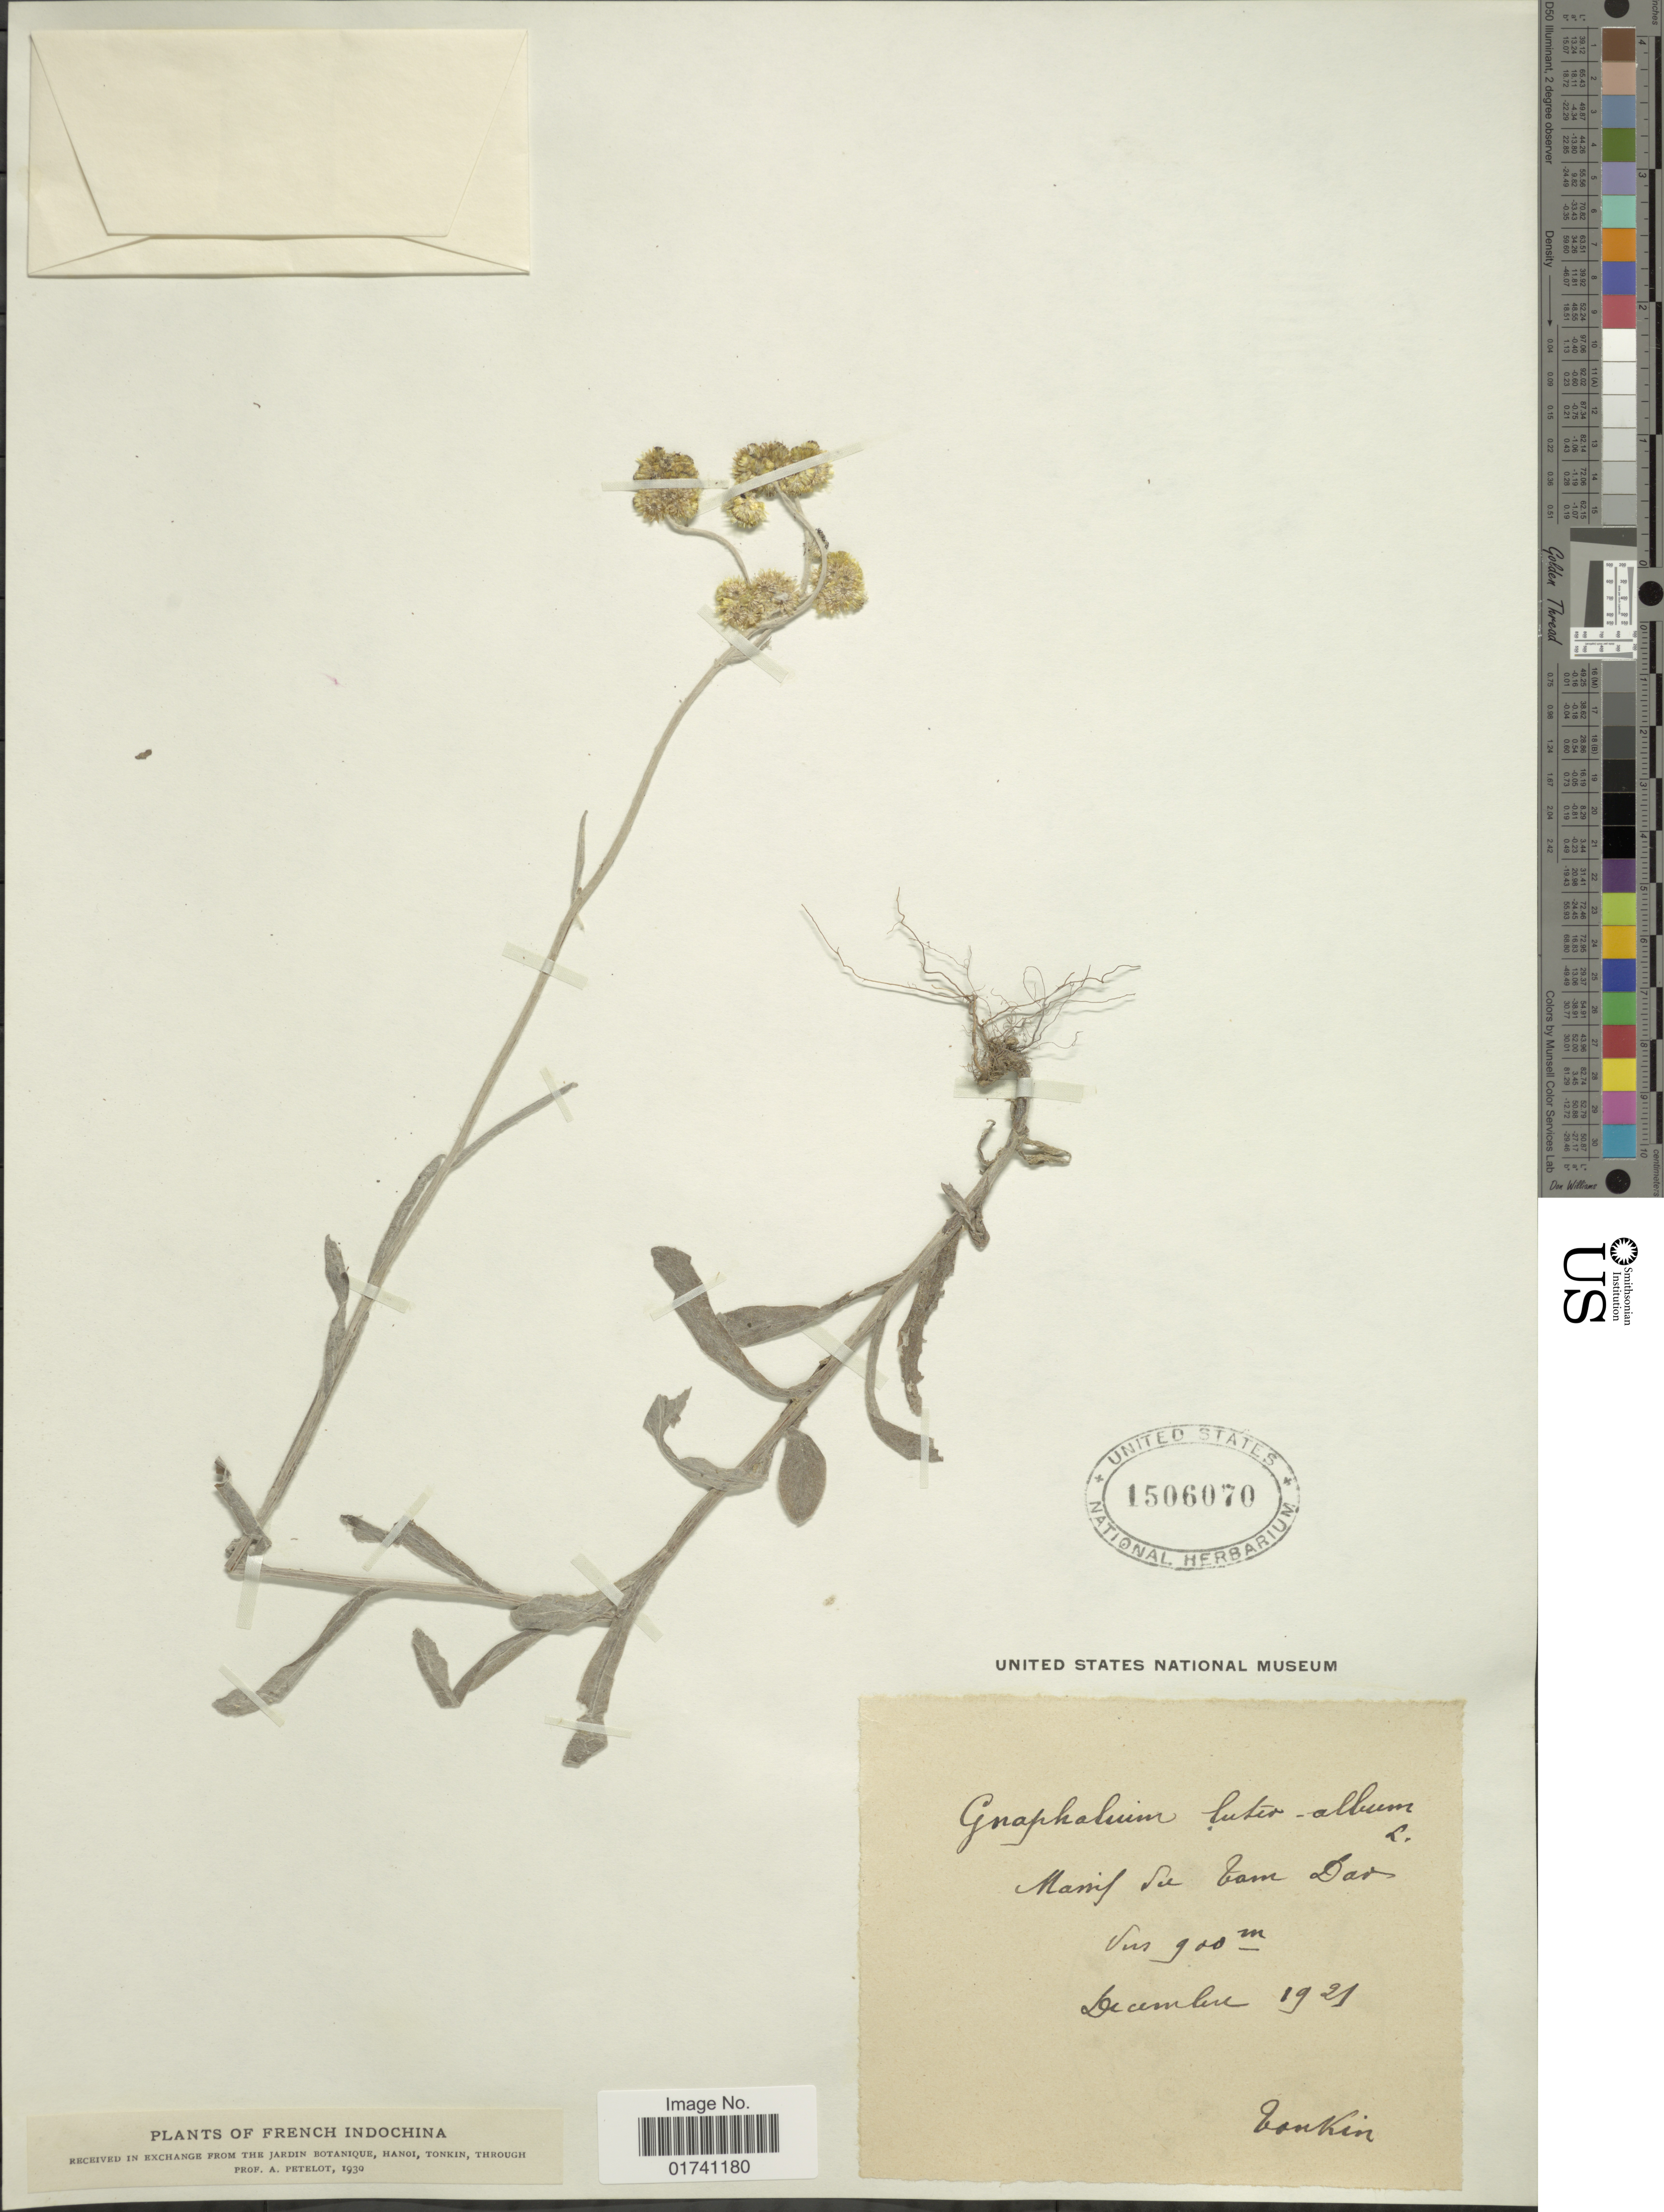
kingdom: Plantae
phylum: Tracheophyta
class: Magnoliopsida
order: Asterales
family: Asteraceae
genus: Laphangium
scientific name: Laphangium affine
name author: (D. Don) Tzvelev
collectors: A. Petelot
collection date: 1921-12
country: Vietnam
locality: French Indo-China. Tonkin. massif Su cam Dav Ver. [interpreted]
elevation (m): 900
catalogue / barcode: US 1506070